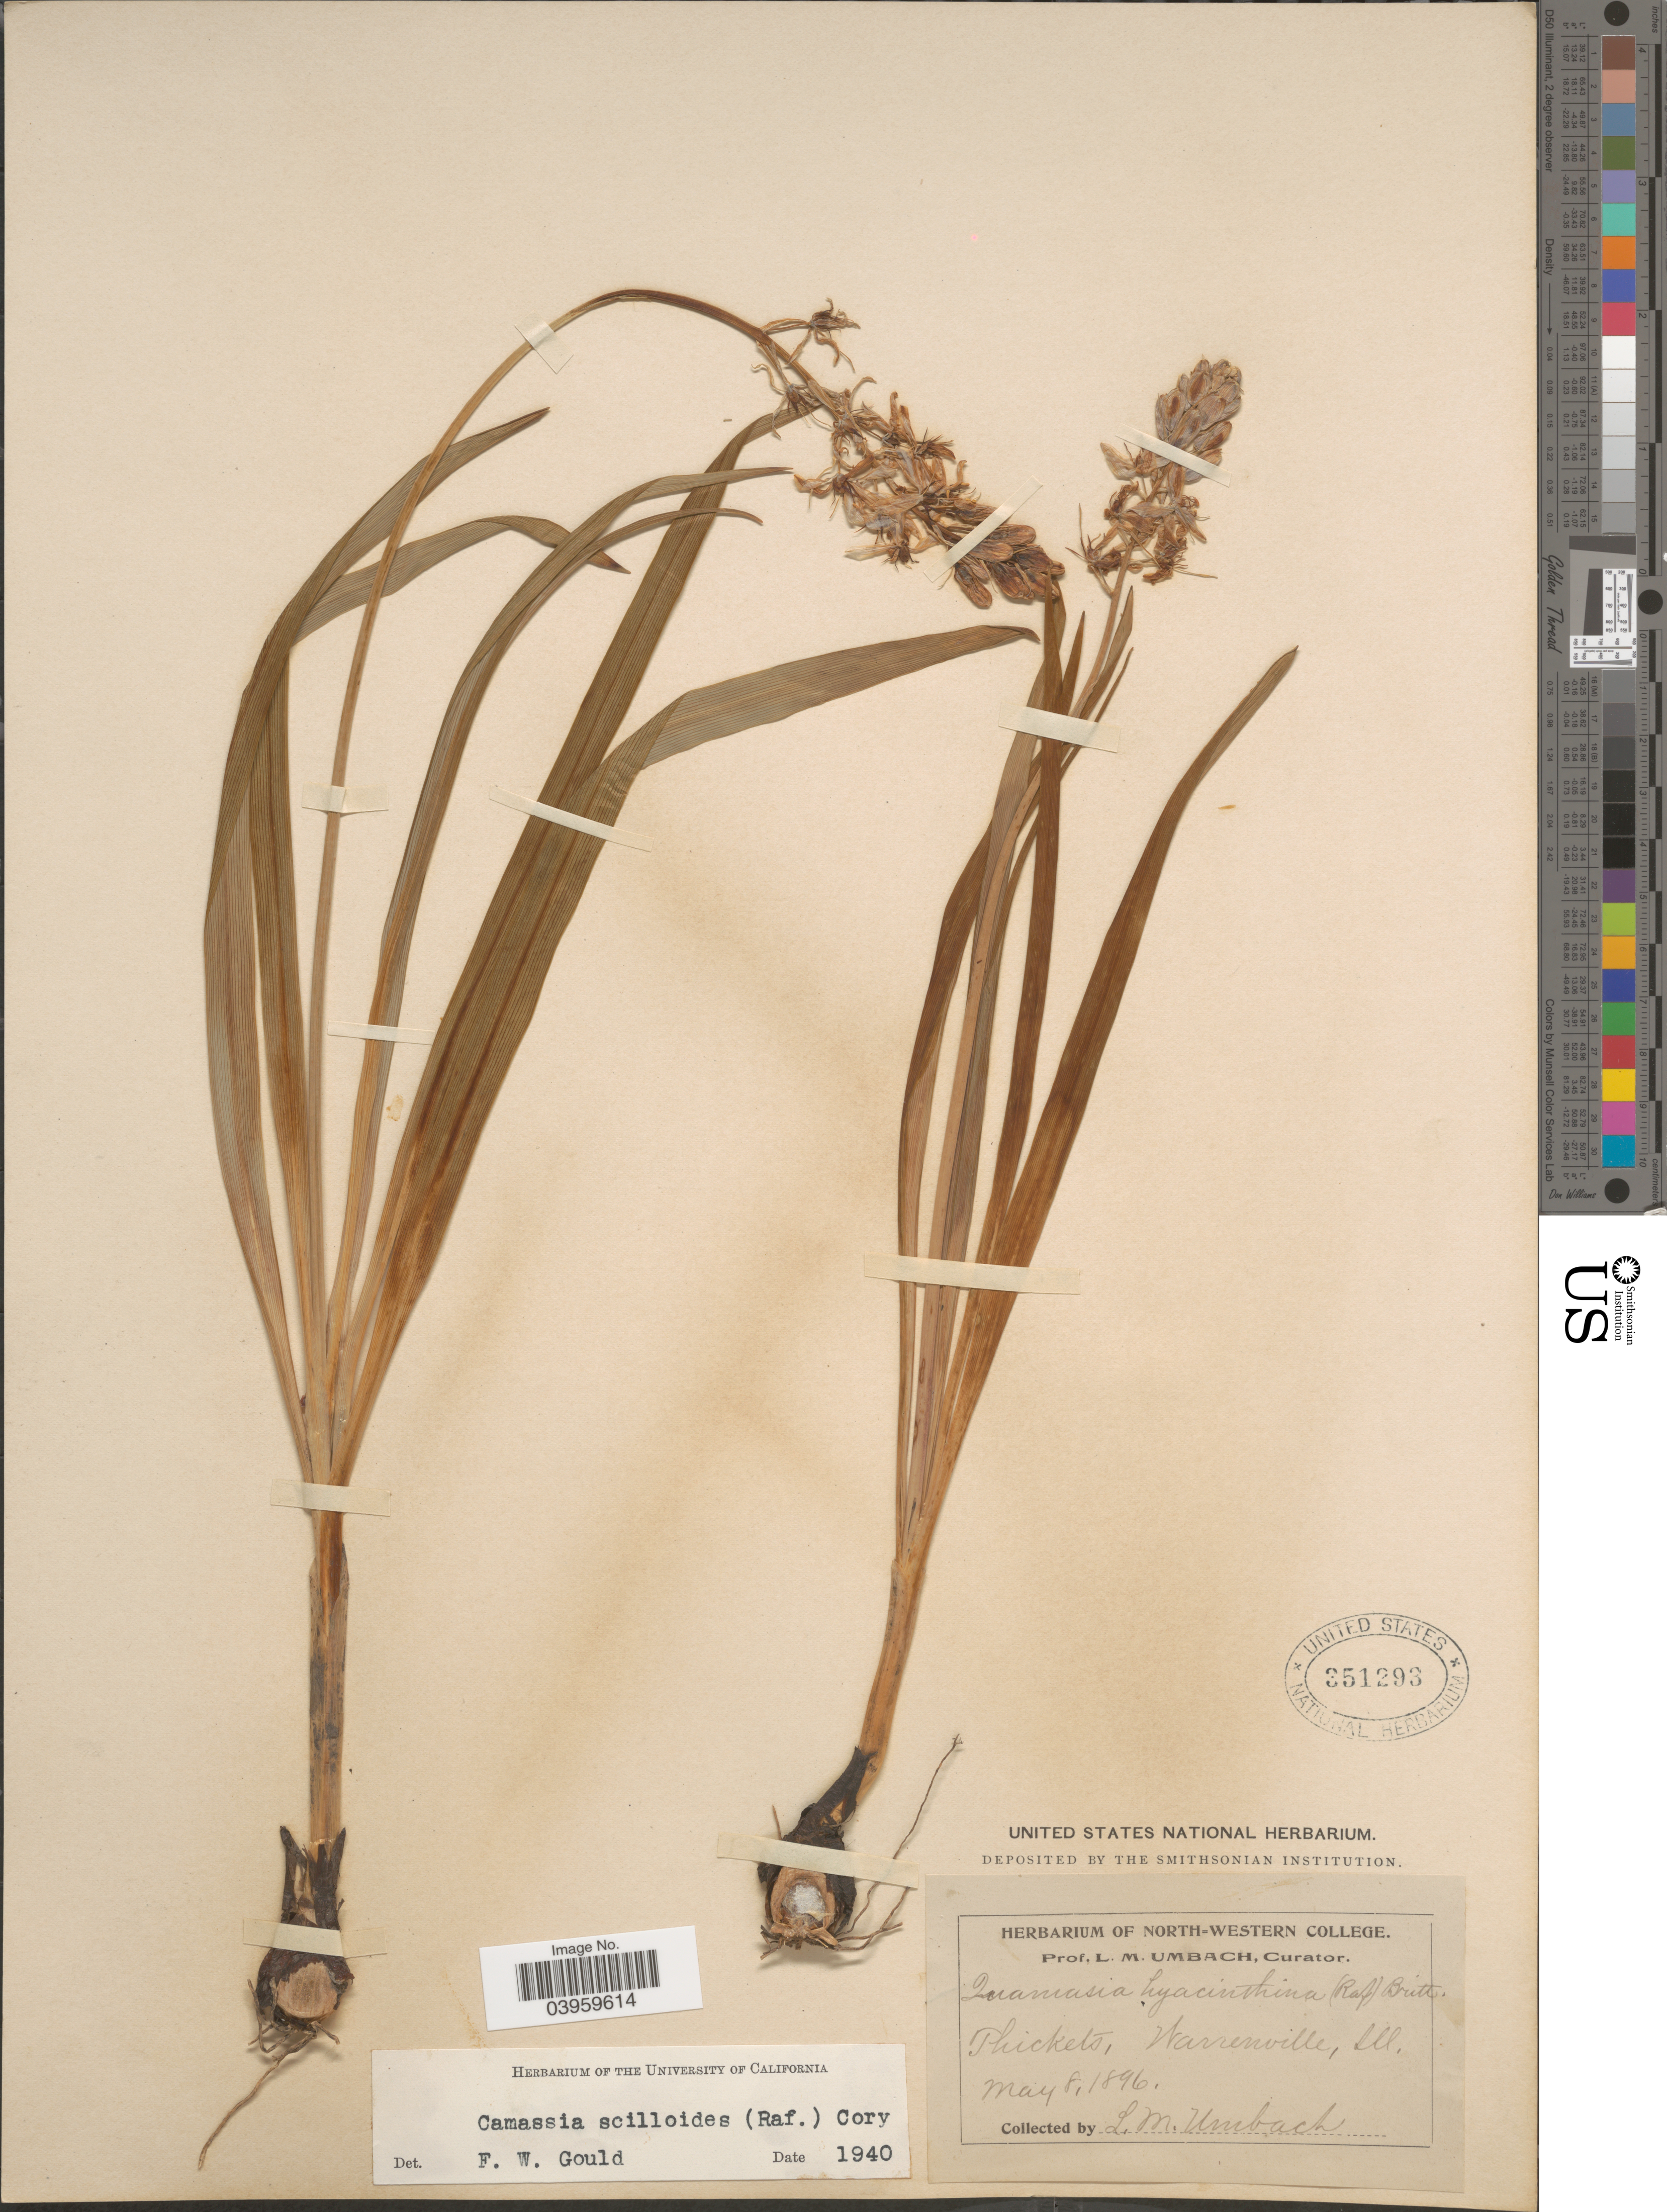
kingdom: Plantae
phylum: Tracheophyta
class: Liliopsida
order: Asparagales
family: Asparagaceae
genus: Camassia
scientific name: Camassia scilloides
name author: (Raf.) Cory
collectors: L. M. Umbach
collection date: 1896-05-08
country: United States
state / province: Illinois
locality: Thickets, Warrenville.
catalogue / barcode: US 351293